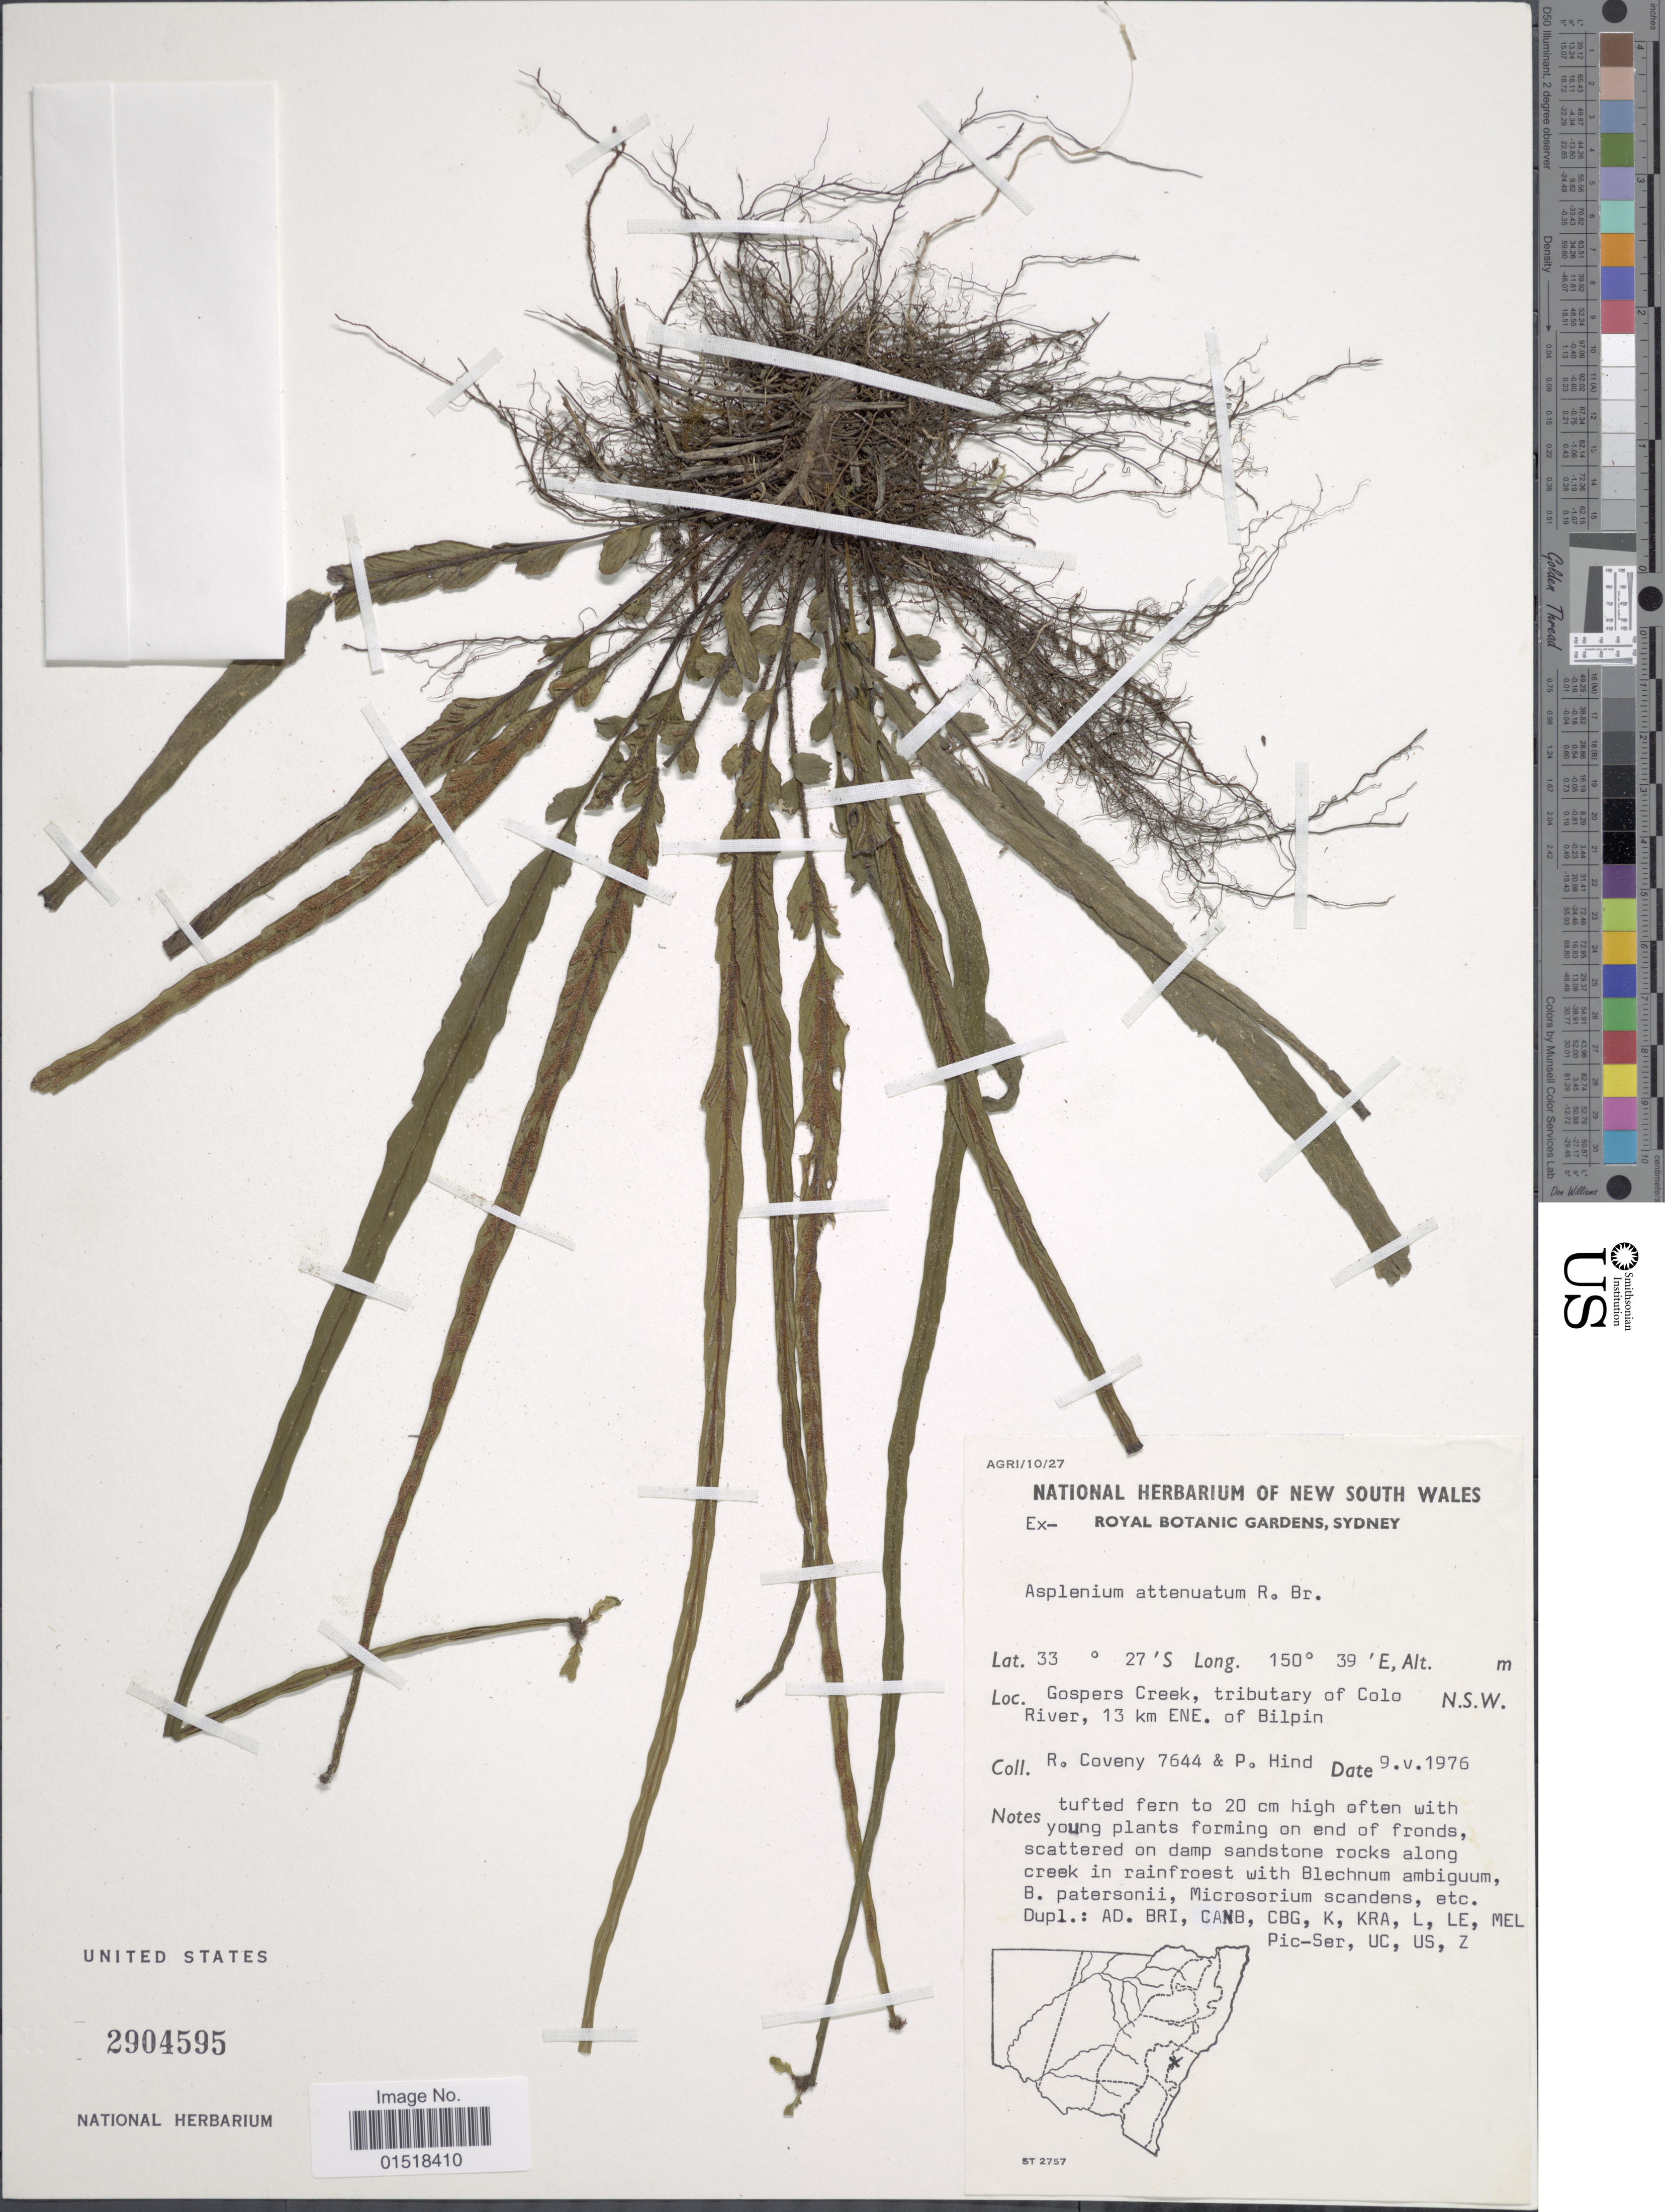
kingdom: Plantae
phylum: Tracheophyta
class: Polypodiopsida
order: Polypodiales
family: Aspleniaceae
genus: Asplenium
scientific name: Asplenium attenuatum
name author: R. Br.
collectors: R. Coveny & P. Hind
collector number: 7644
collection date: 1976-05-09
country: Australia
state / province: New South Wales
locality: Gospers Creek, tribuatry of Colo River, 13 km ENE. of Bilpin.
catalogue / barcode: US 2904595